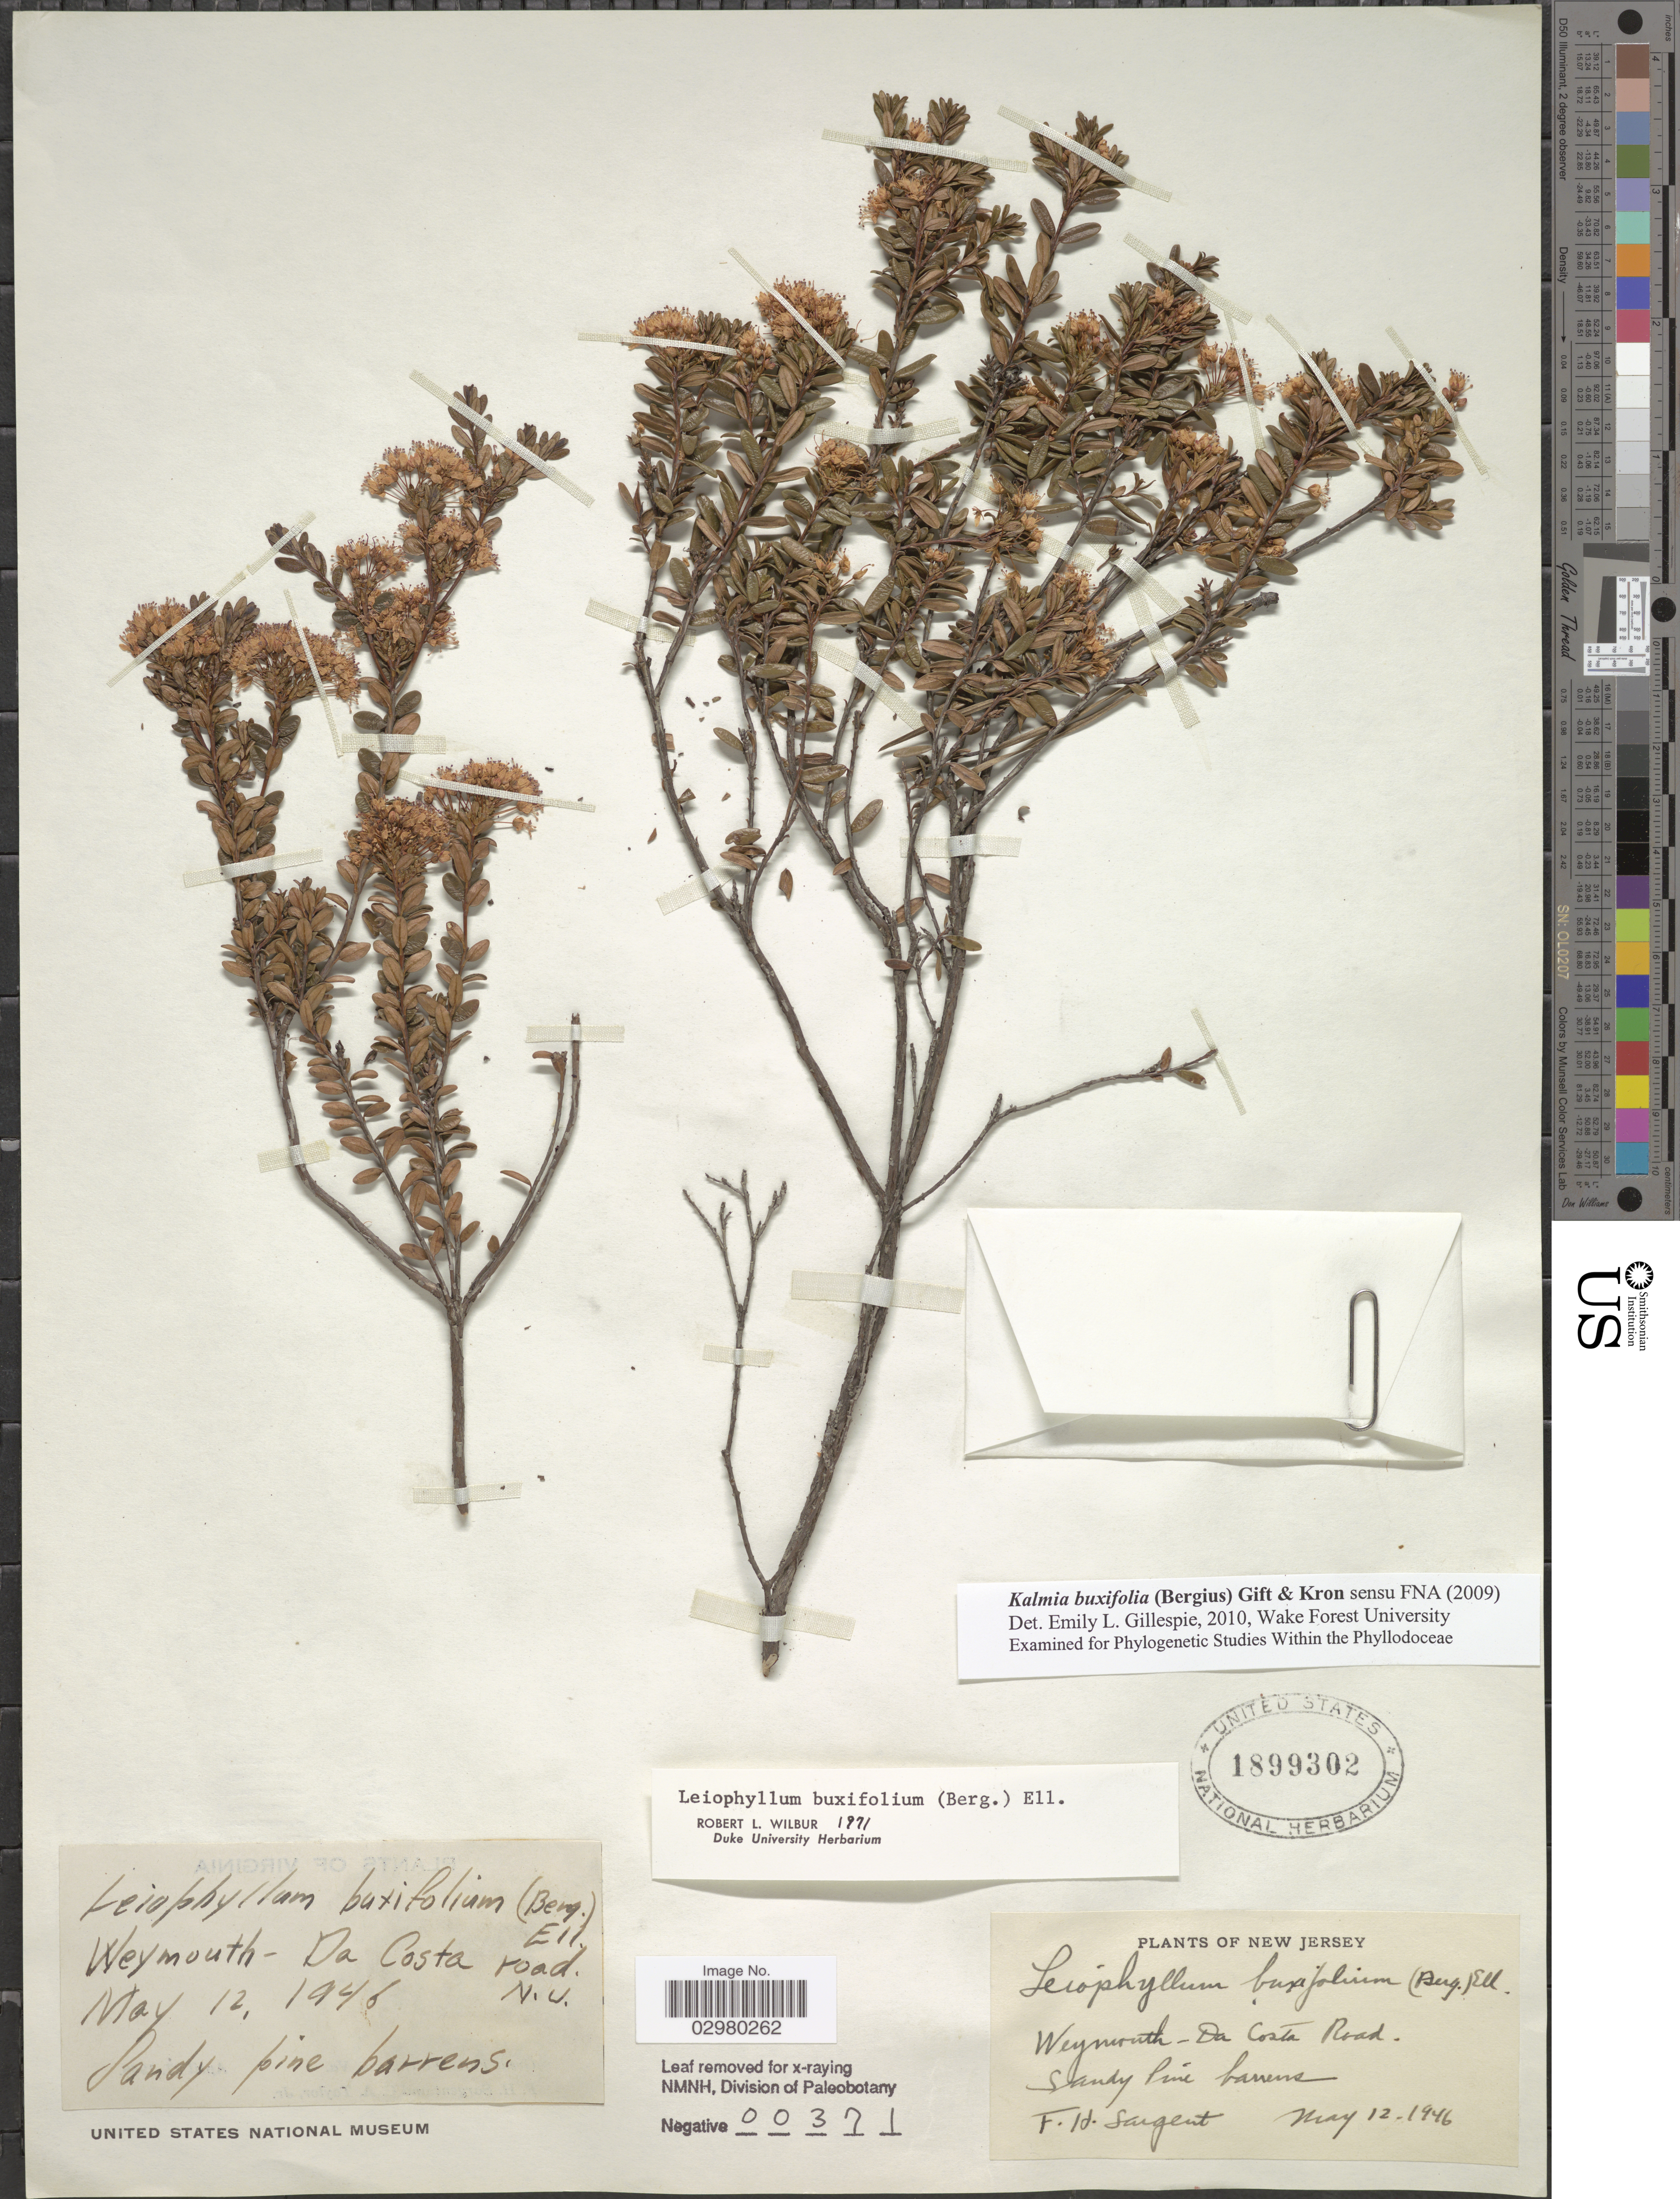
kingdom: Plantae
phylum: Tracheophyta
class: Magnoliopsida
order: Ericales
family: Ericaceae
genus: Leiophyllum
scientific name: Leiophyllum buxifolium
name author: (Bergius) Elliott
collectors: F. H. Sargent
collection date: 1946-05-12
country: United States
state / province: New Jersey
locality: Weymouth- Da Costa Road. Sandy pine barrens.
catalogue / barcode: US 1899302